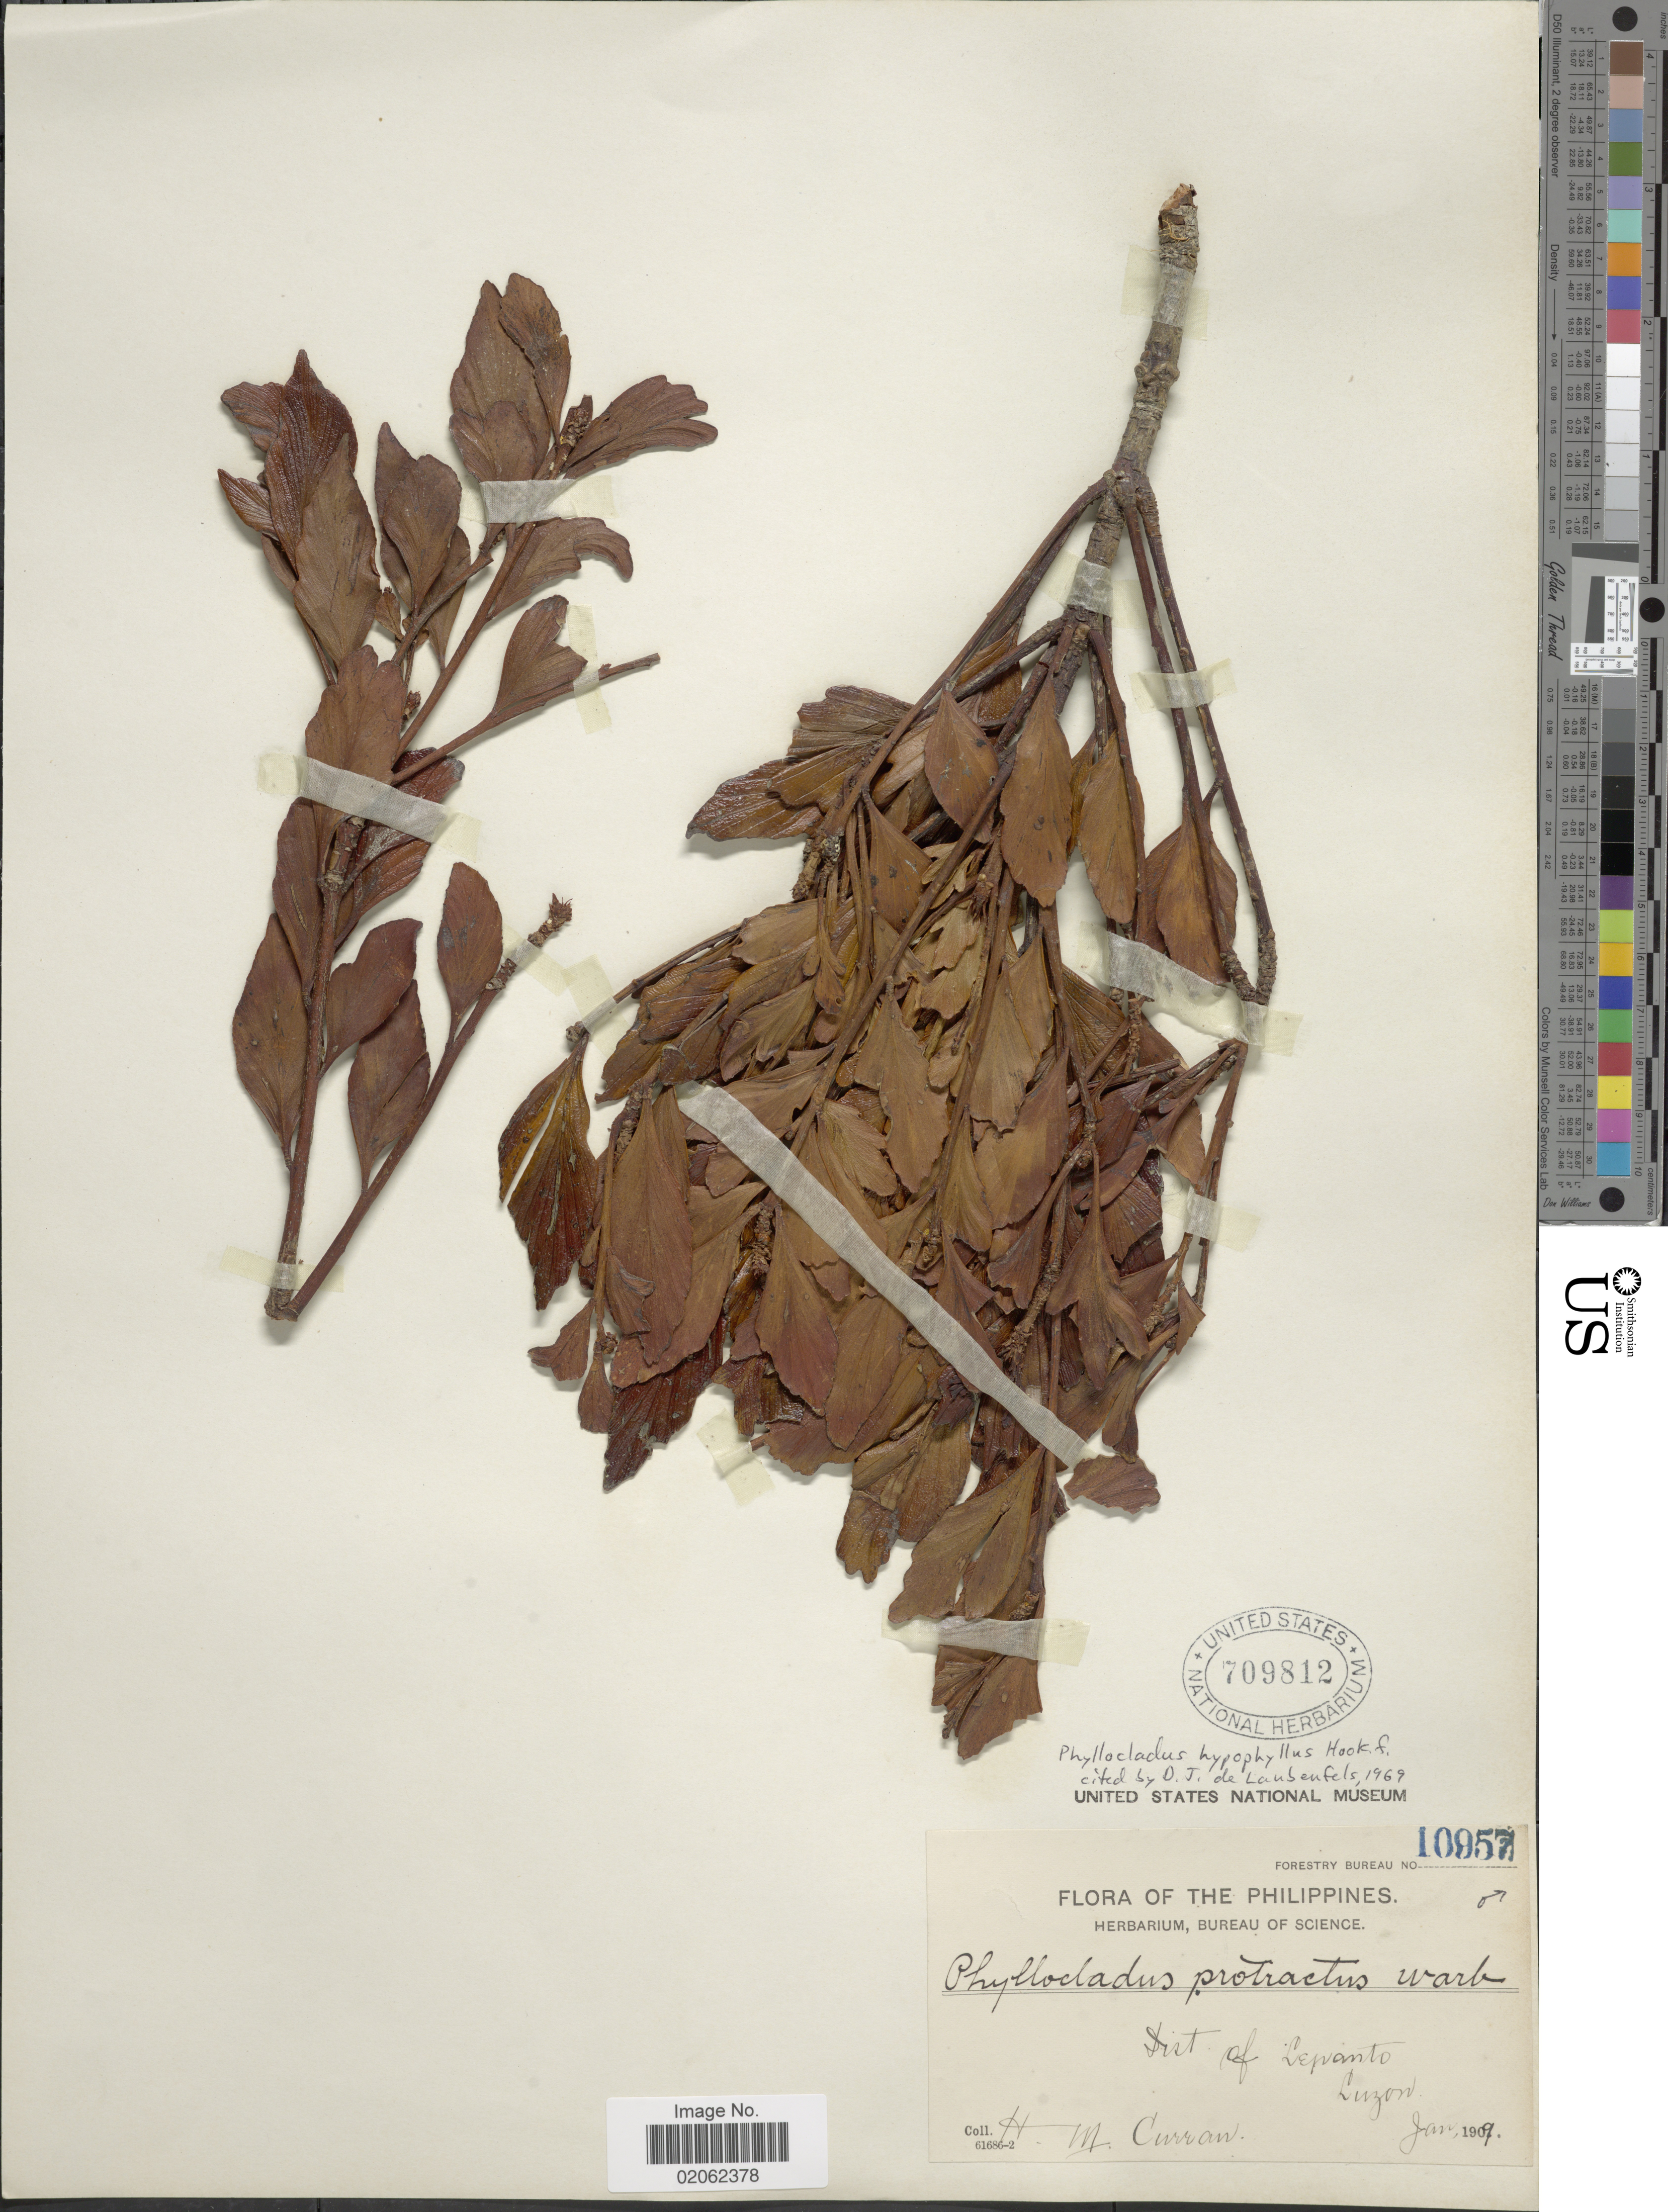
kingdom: Plantae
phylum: Tracheophyta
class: Pinopsida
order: Pinales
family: Phyllocladaceae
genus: Phyllocladus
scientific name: Phyllocladus hypophyllus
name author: Hook. f.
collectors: H. M. Curran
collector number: Forestry Bureau 10957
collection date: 1909-01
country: Philippines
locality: Dist of Lepanto, Luzon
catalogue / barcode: US 709812